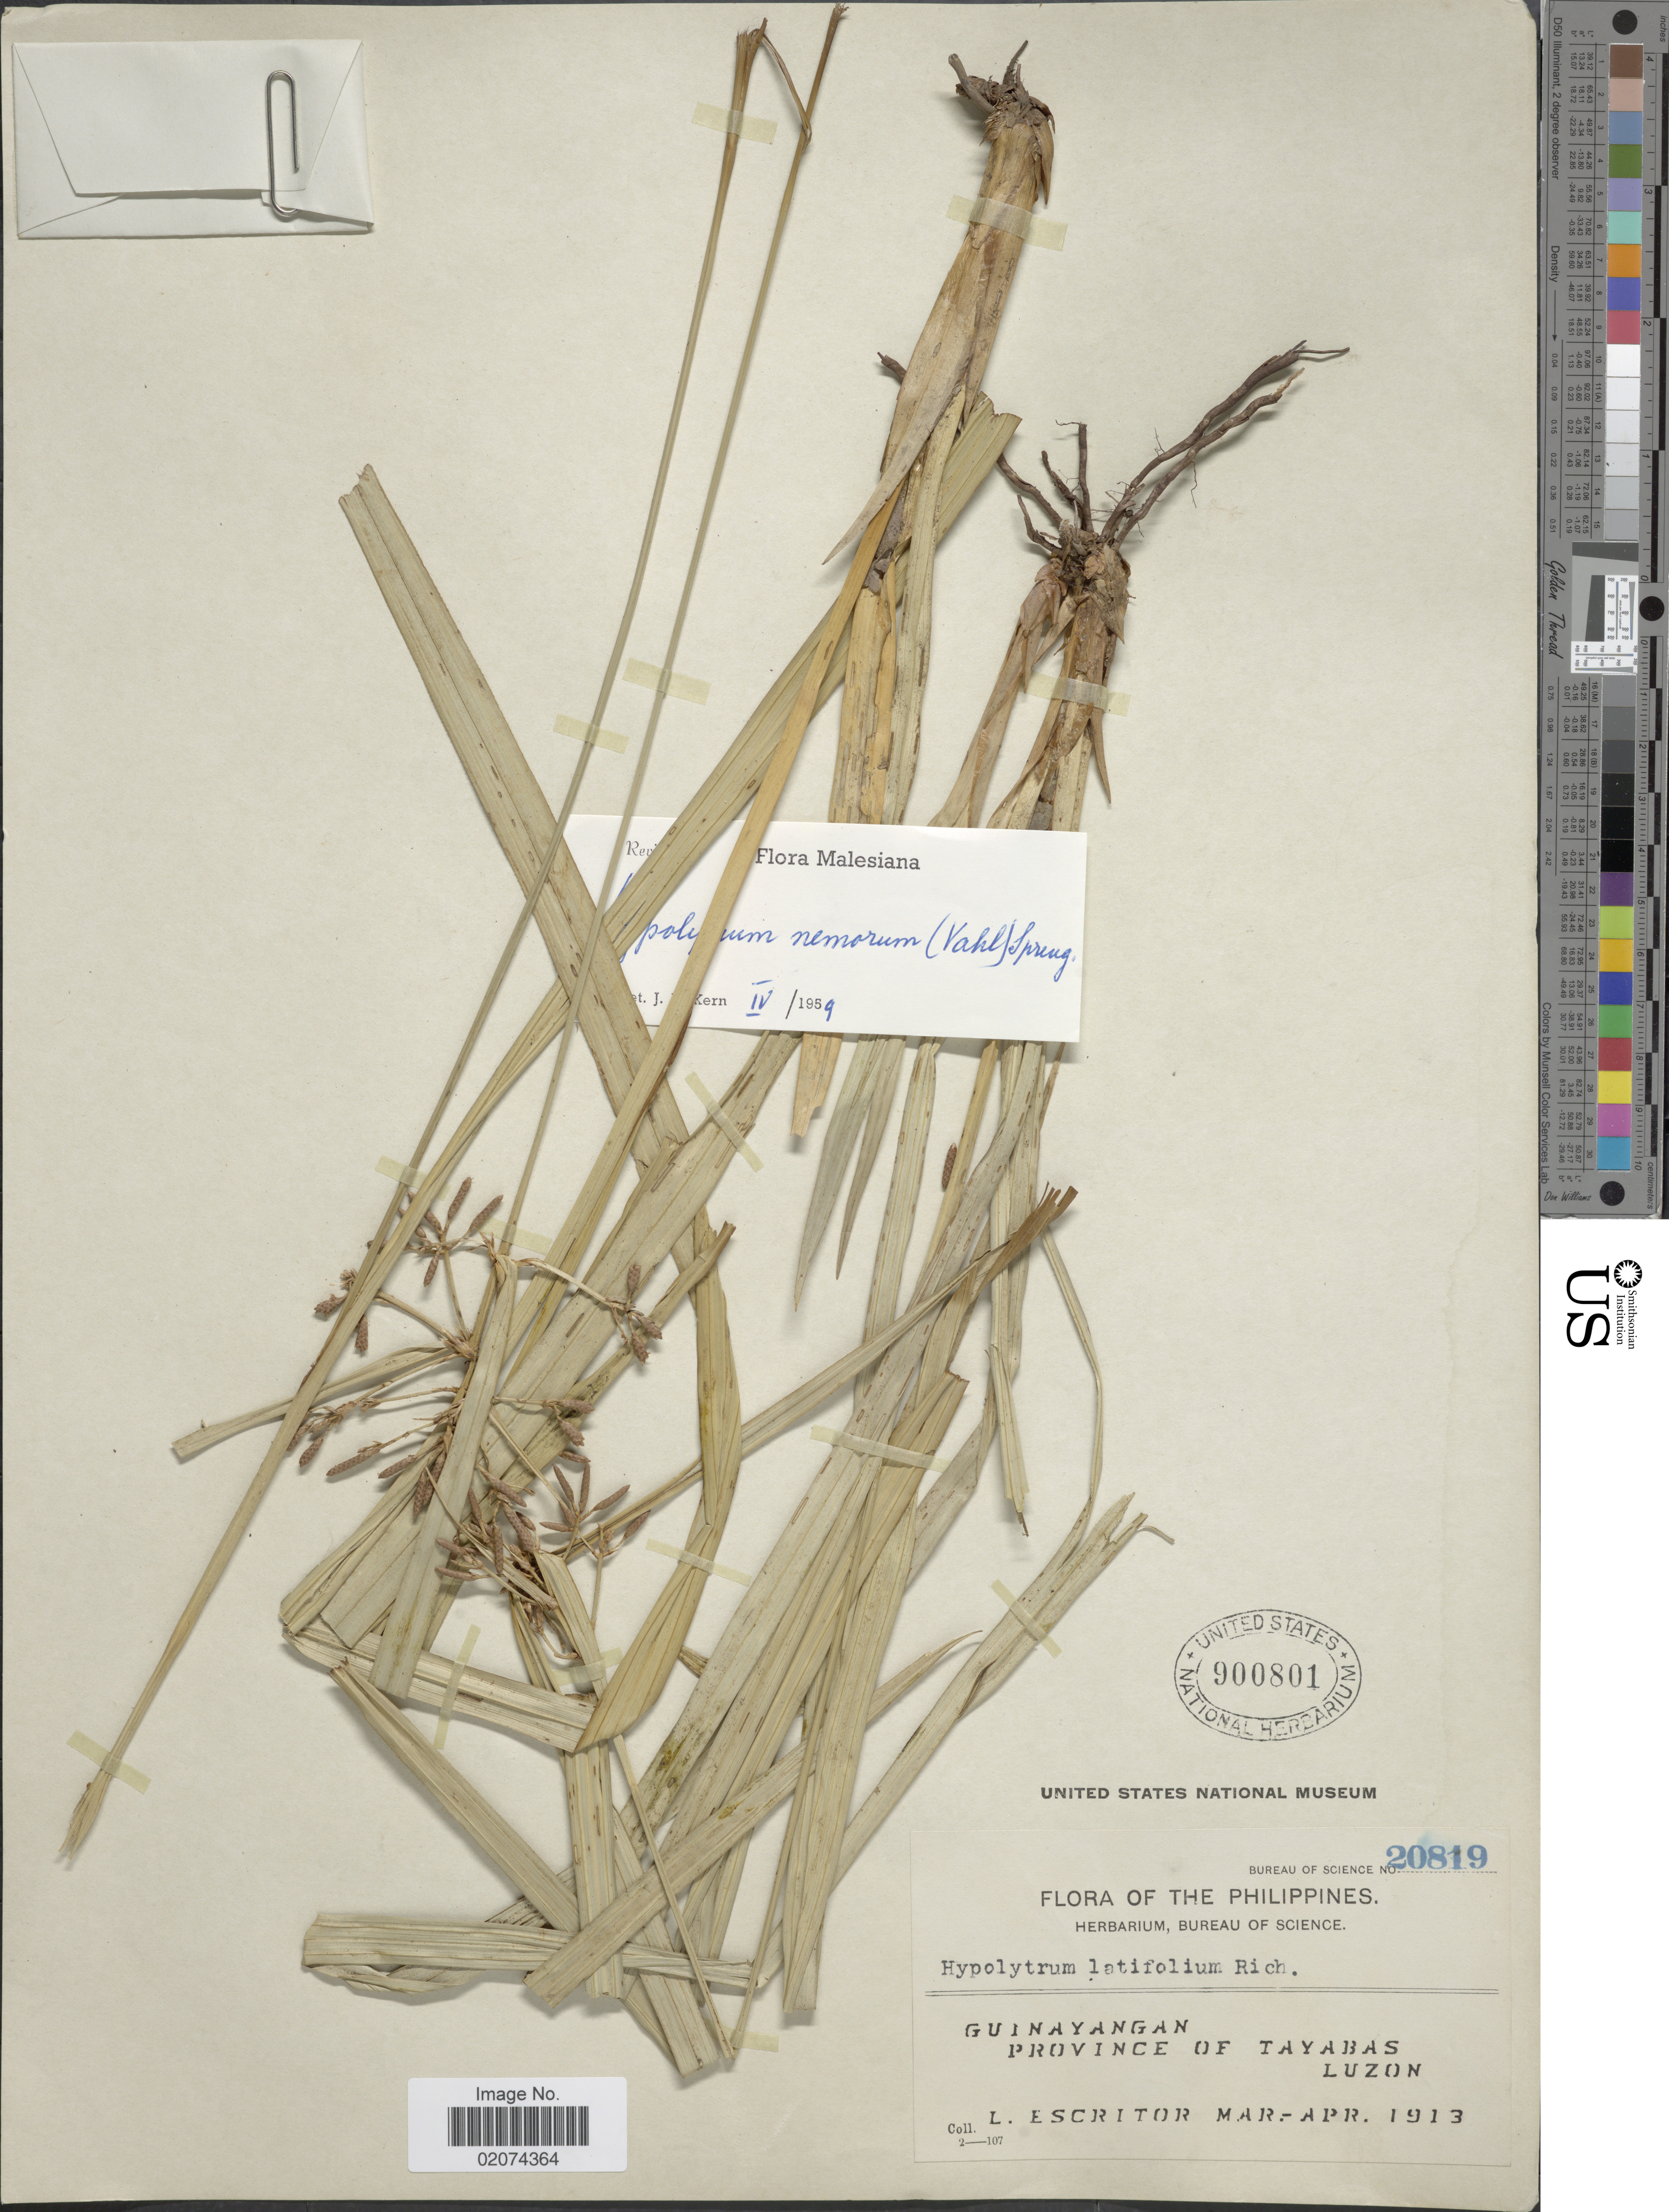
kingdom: Plantae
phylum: Tracheophyta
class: Liliopsida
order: Poales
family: Cyperaceae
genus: Hypolytrum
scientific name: Hypolytrum nemorum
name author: (Vahl) Spreng.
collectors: L. Escritor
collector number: Bureau of Science20819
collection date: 1913-03/1913-04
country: Philippines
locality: Guinayangan, Province of Tayabas, Luzon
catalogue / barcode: US 900801